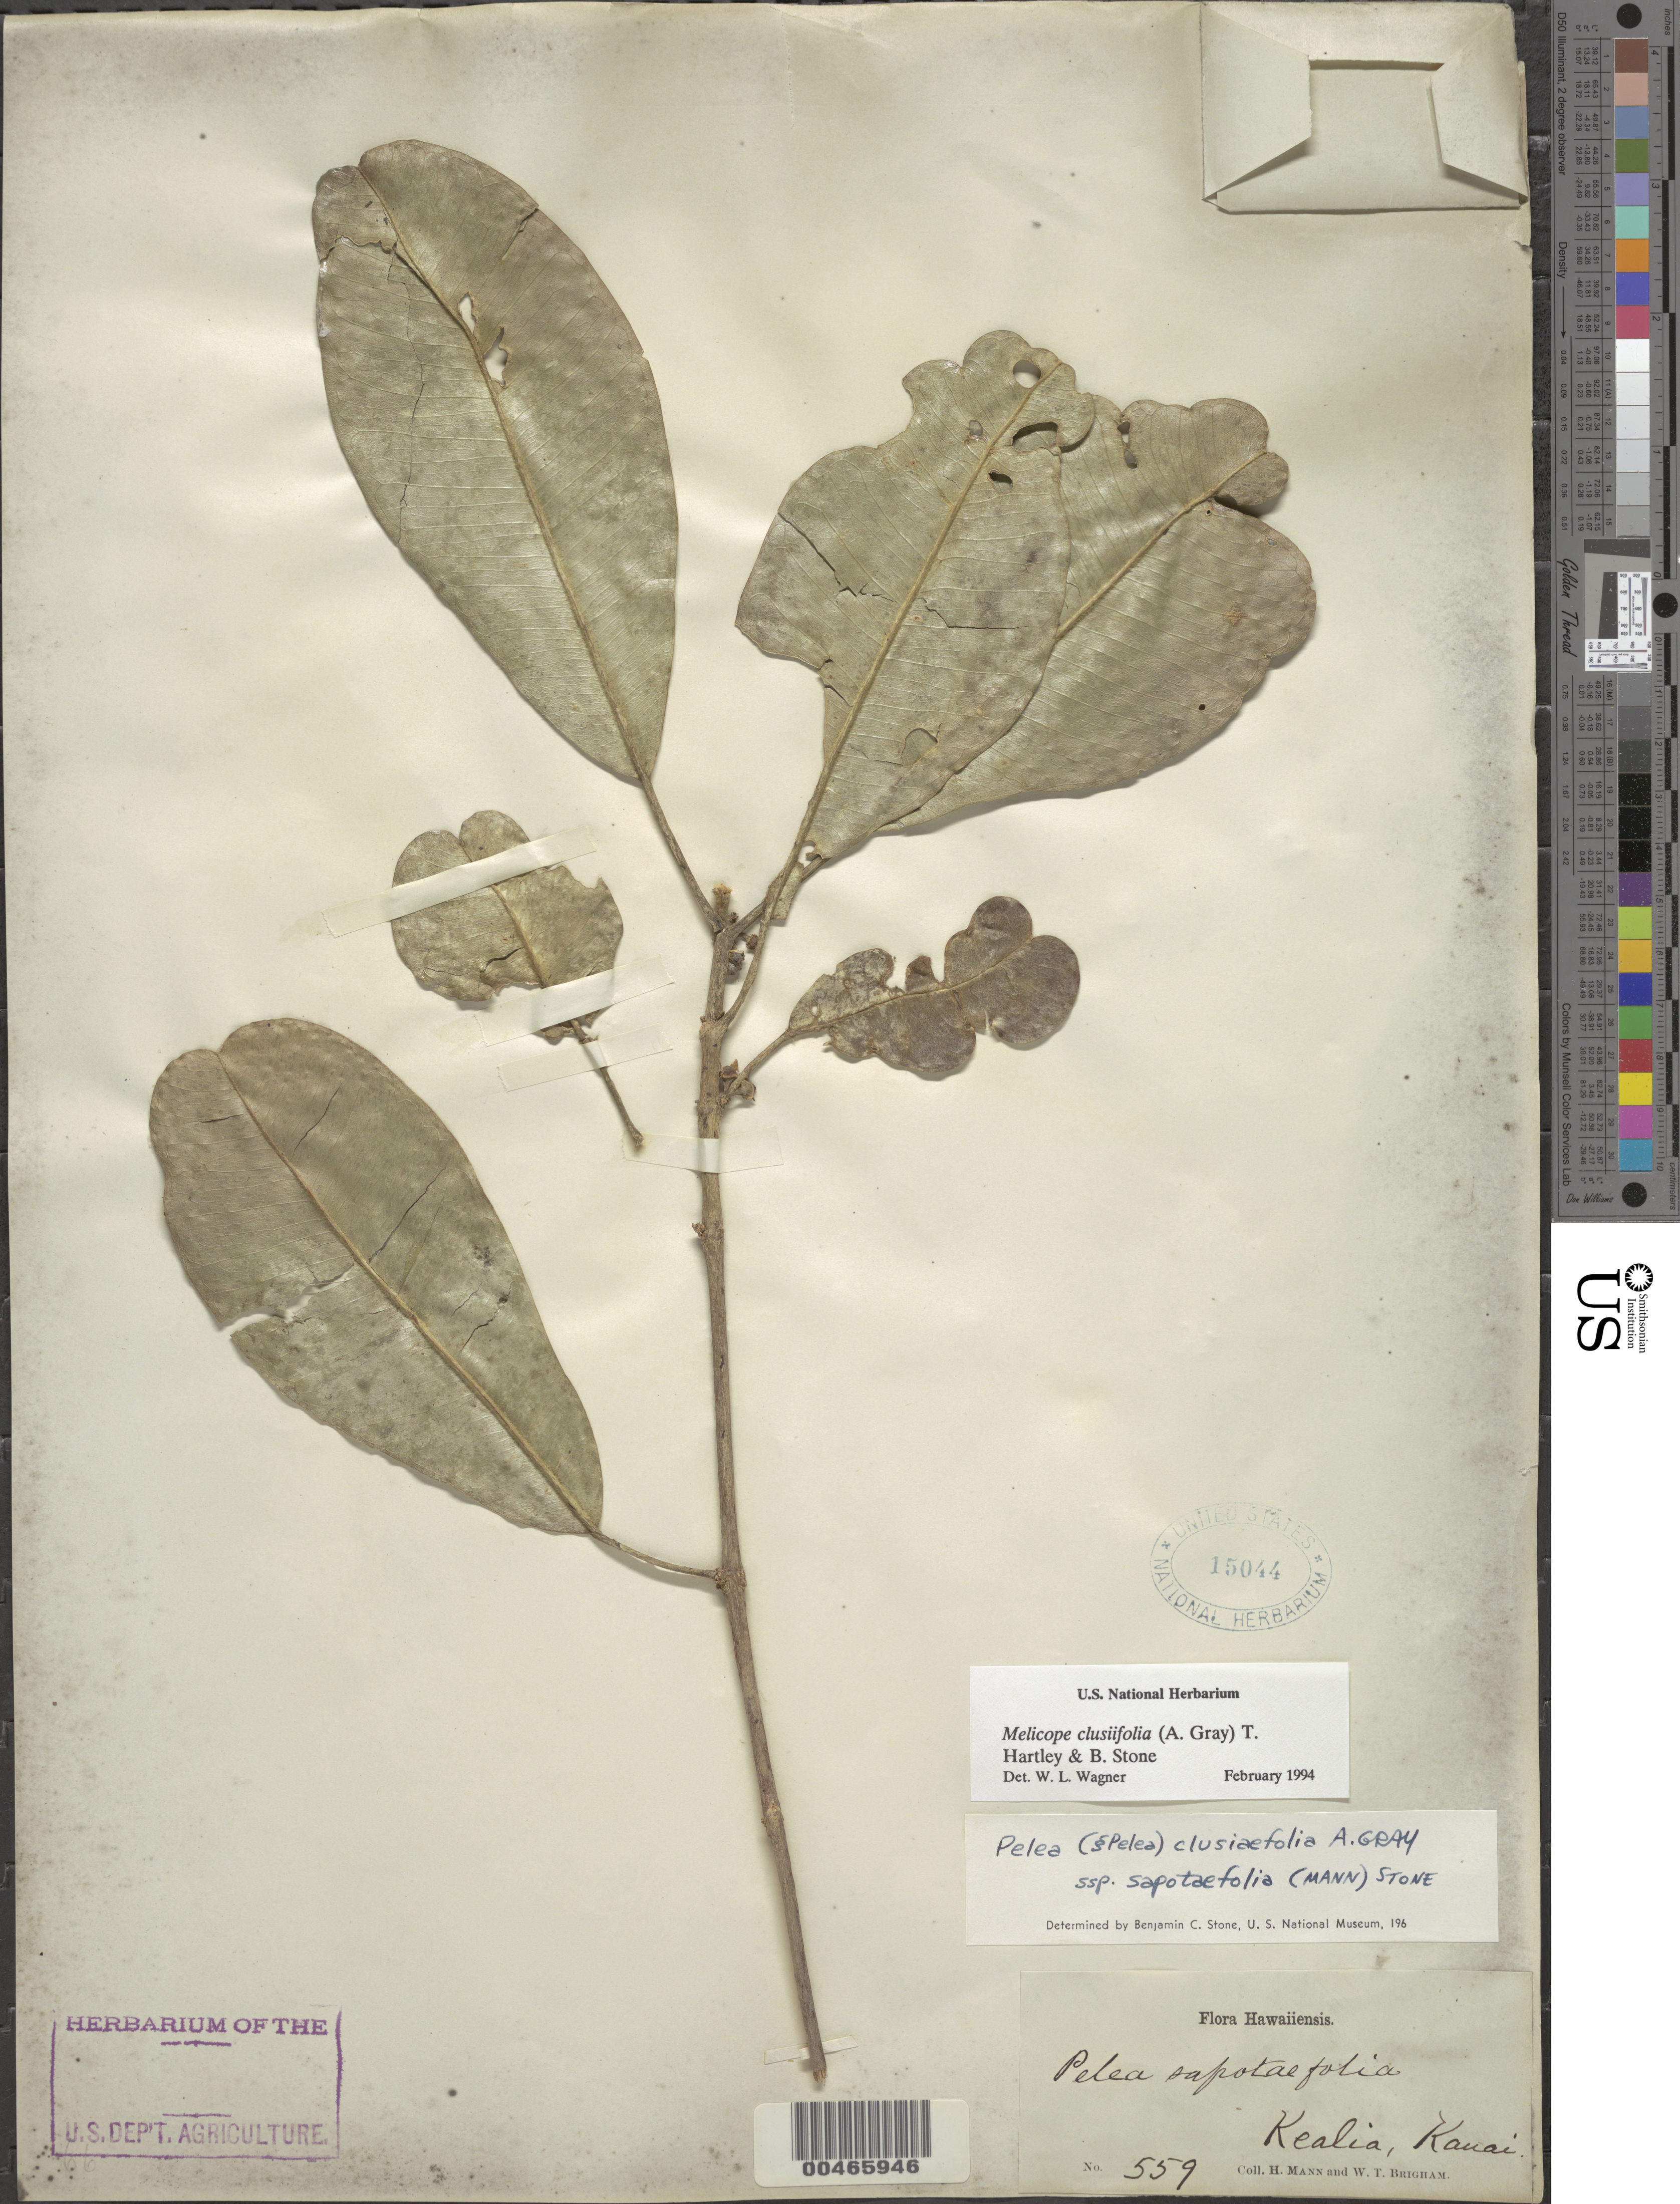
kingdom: Plantae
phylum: Tracheophyta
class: Magnoliopsida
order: Sapindales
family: Rutaceae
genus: Melicope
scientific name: Melicope clusiifolia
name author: (A. Gray) T.G. Hartley & B.C. Stone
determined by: Wagner, W. L., (BOT), Smithsonian Institution - National Museum of Natural History (UNITED STATES)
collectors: H. Mann & W. T. Brigham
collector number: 559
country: United States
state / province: Hawaii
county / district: Honolulu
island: Oahu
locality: Kealia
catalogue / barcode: US 15044